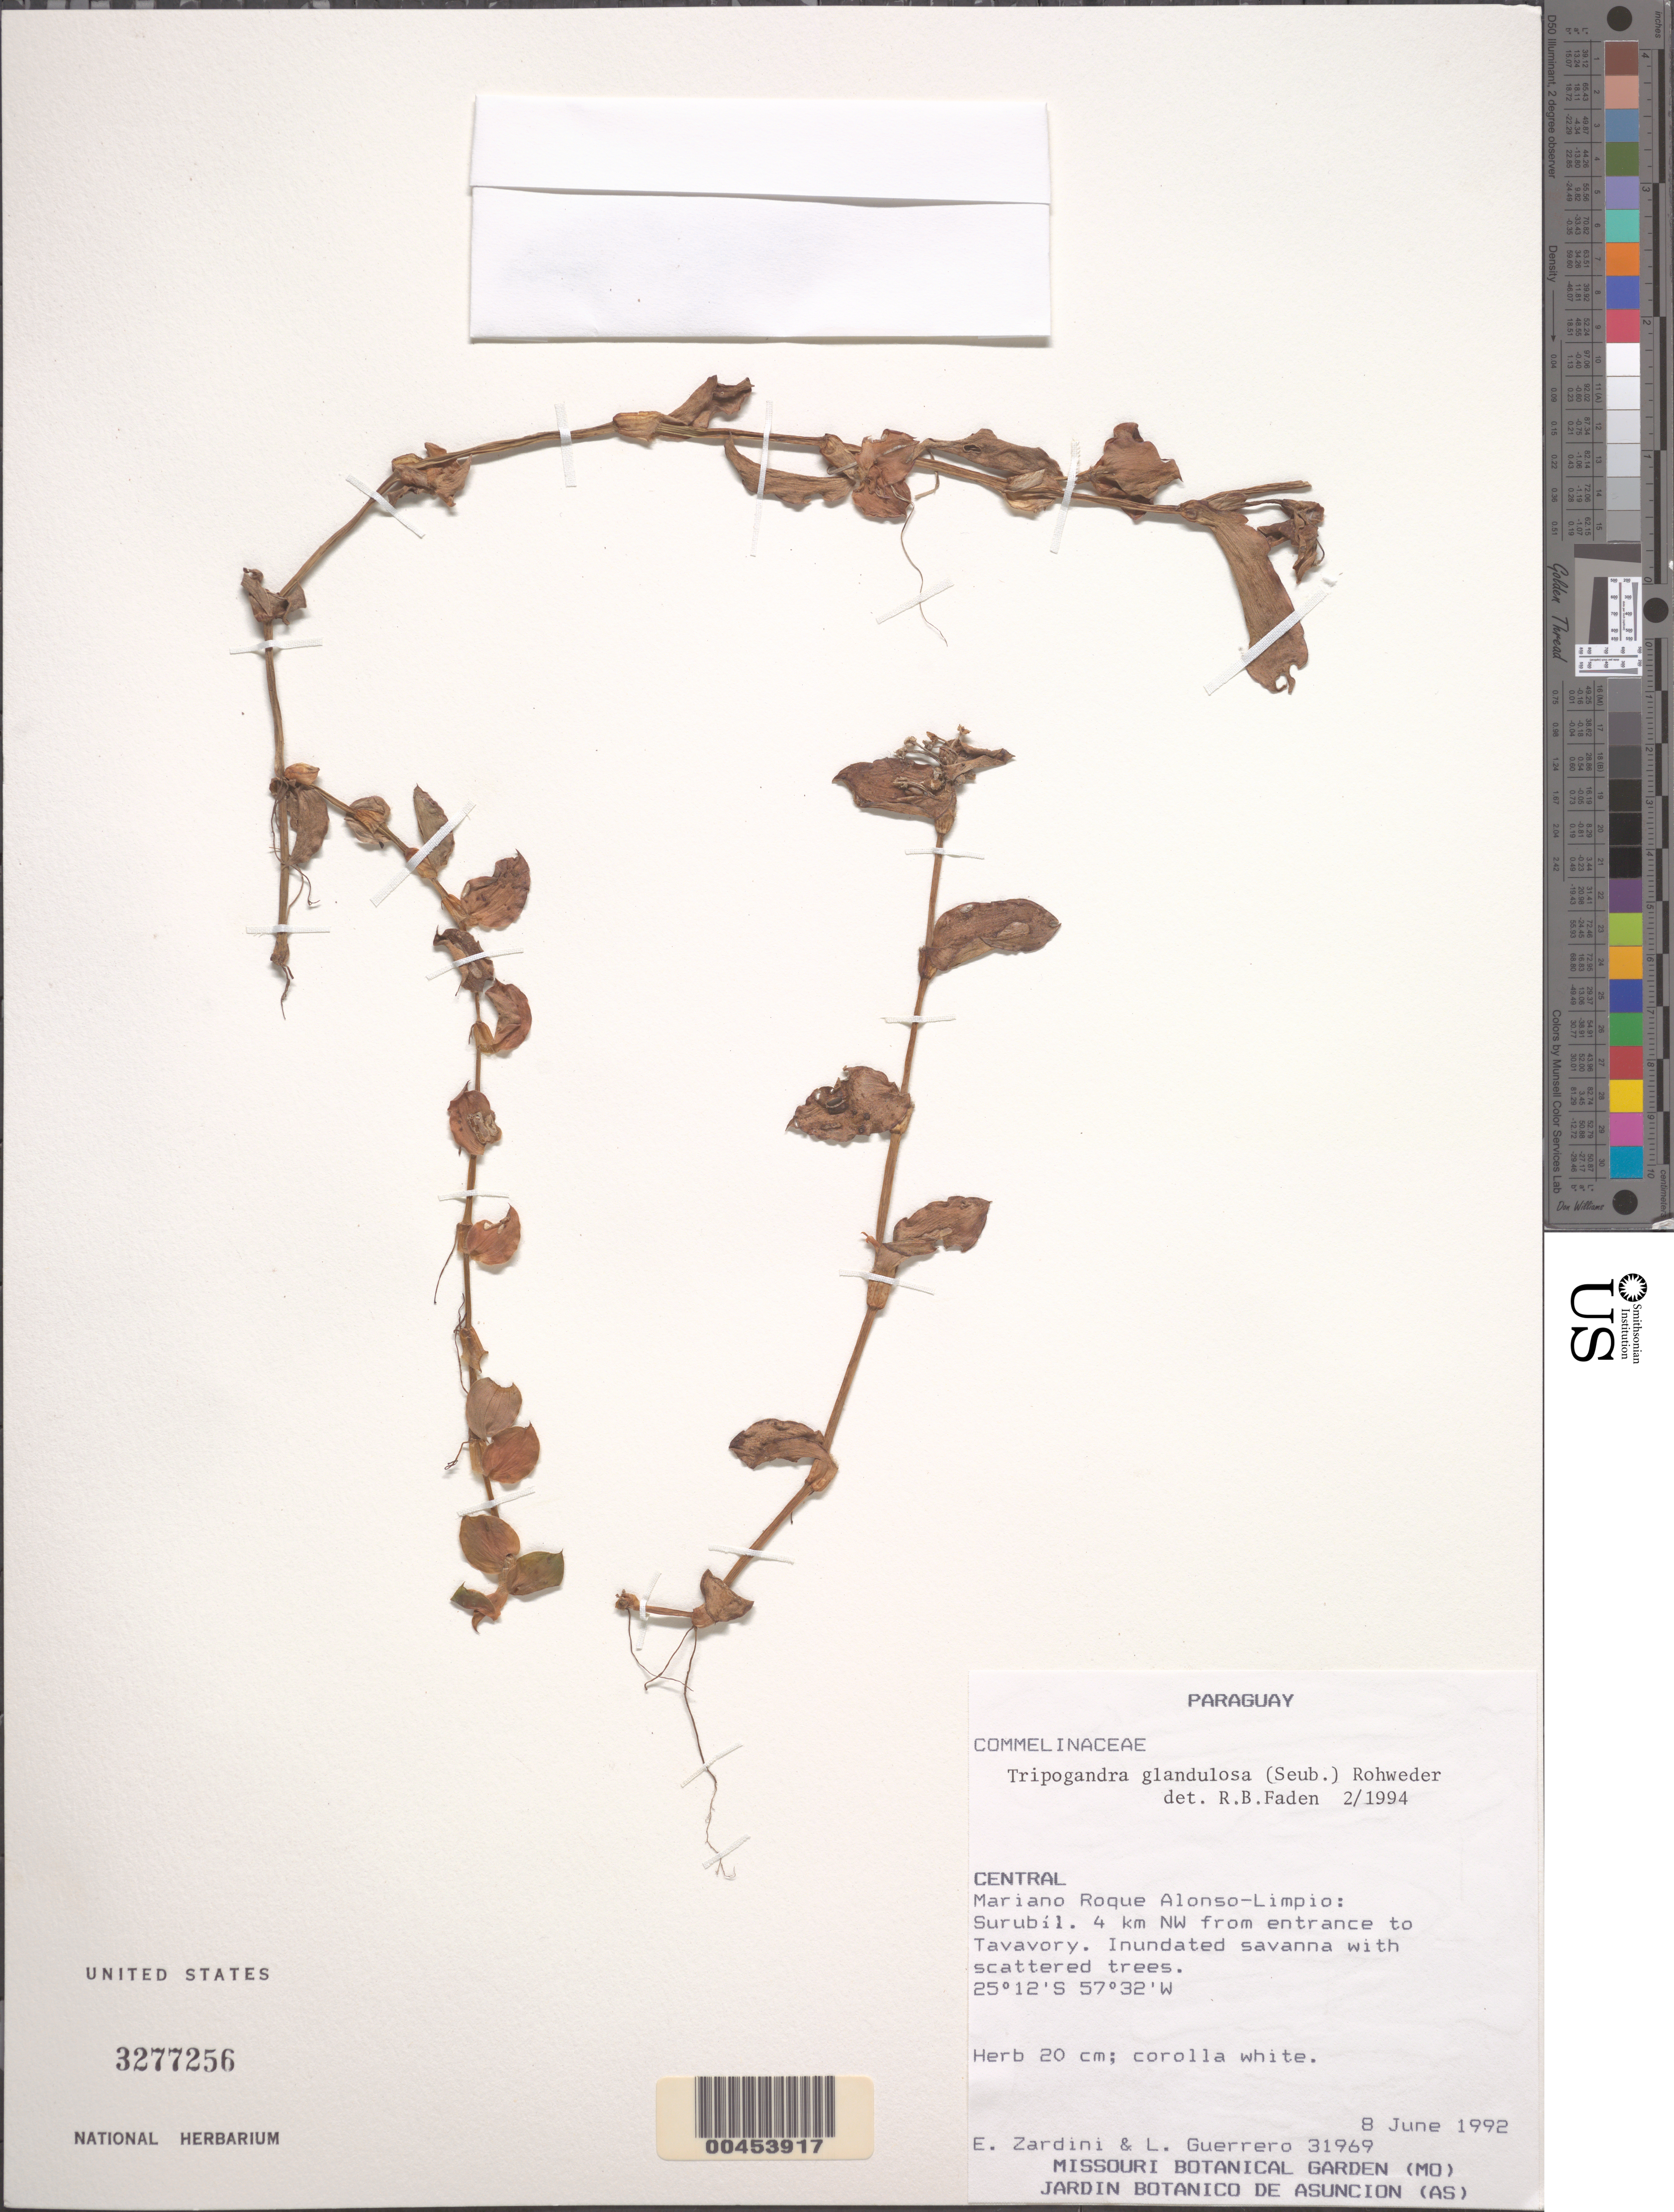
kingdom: Plantae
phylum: Tracheophyta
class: Liliopsida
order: Commelinales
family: Commelinaceae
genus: Tripogandra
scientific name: Tripogandra glandulosa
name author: (Seub.) Rohweder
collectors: E. M. Zardini & L. Guerrero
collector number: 31969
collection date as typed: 08 Jun 1992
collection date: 1992-06-08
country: Paraguay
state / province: Central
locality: Marinao roque alosnso-limpio, surubil, nw of entrance to tavavory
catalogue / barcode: US 3277256